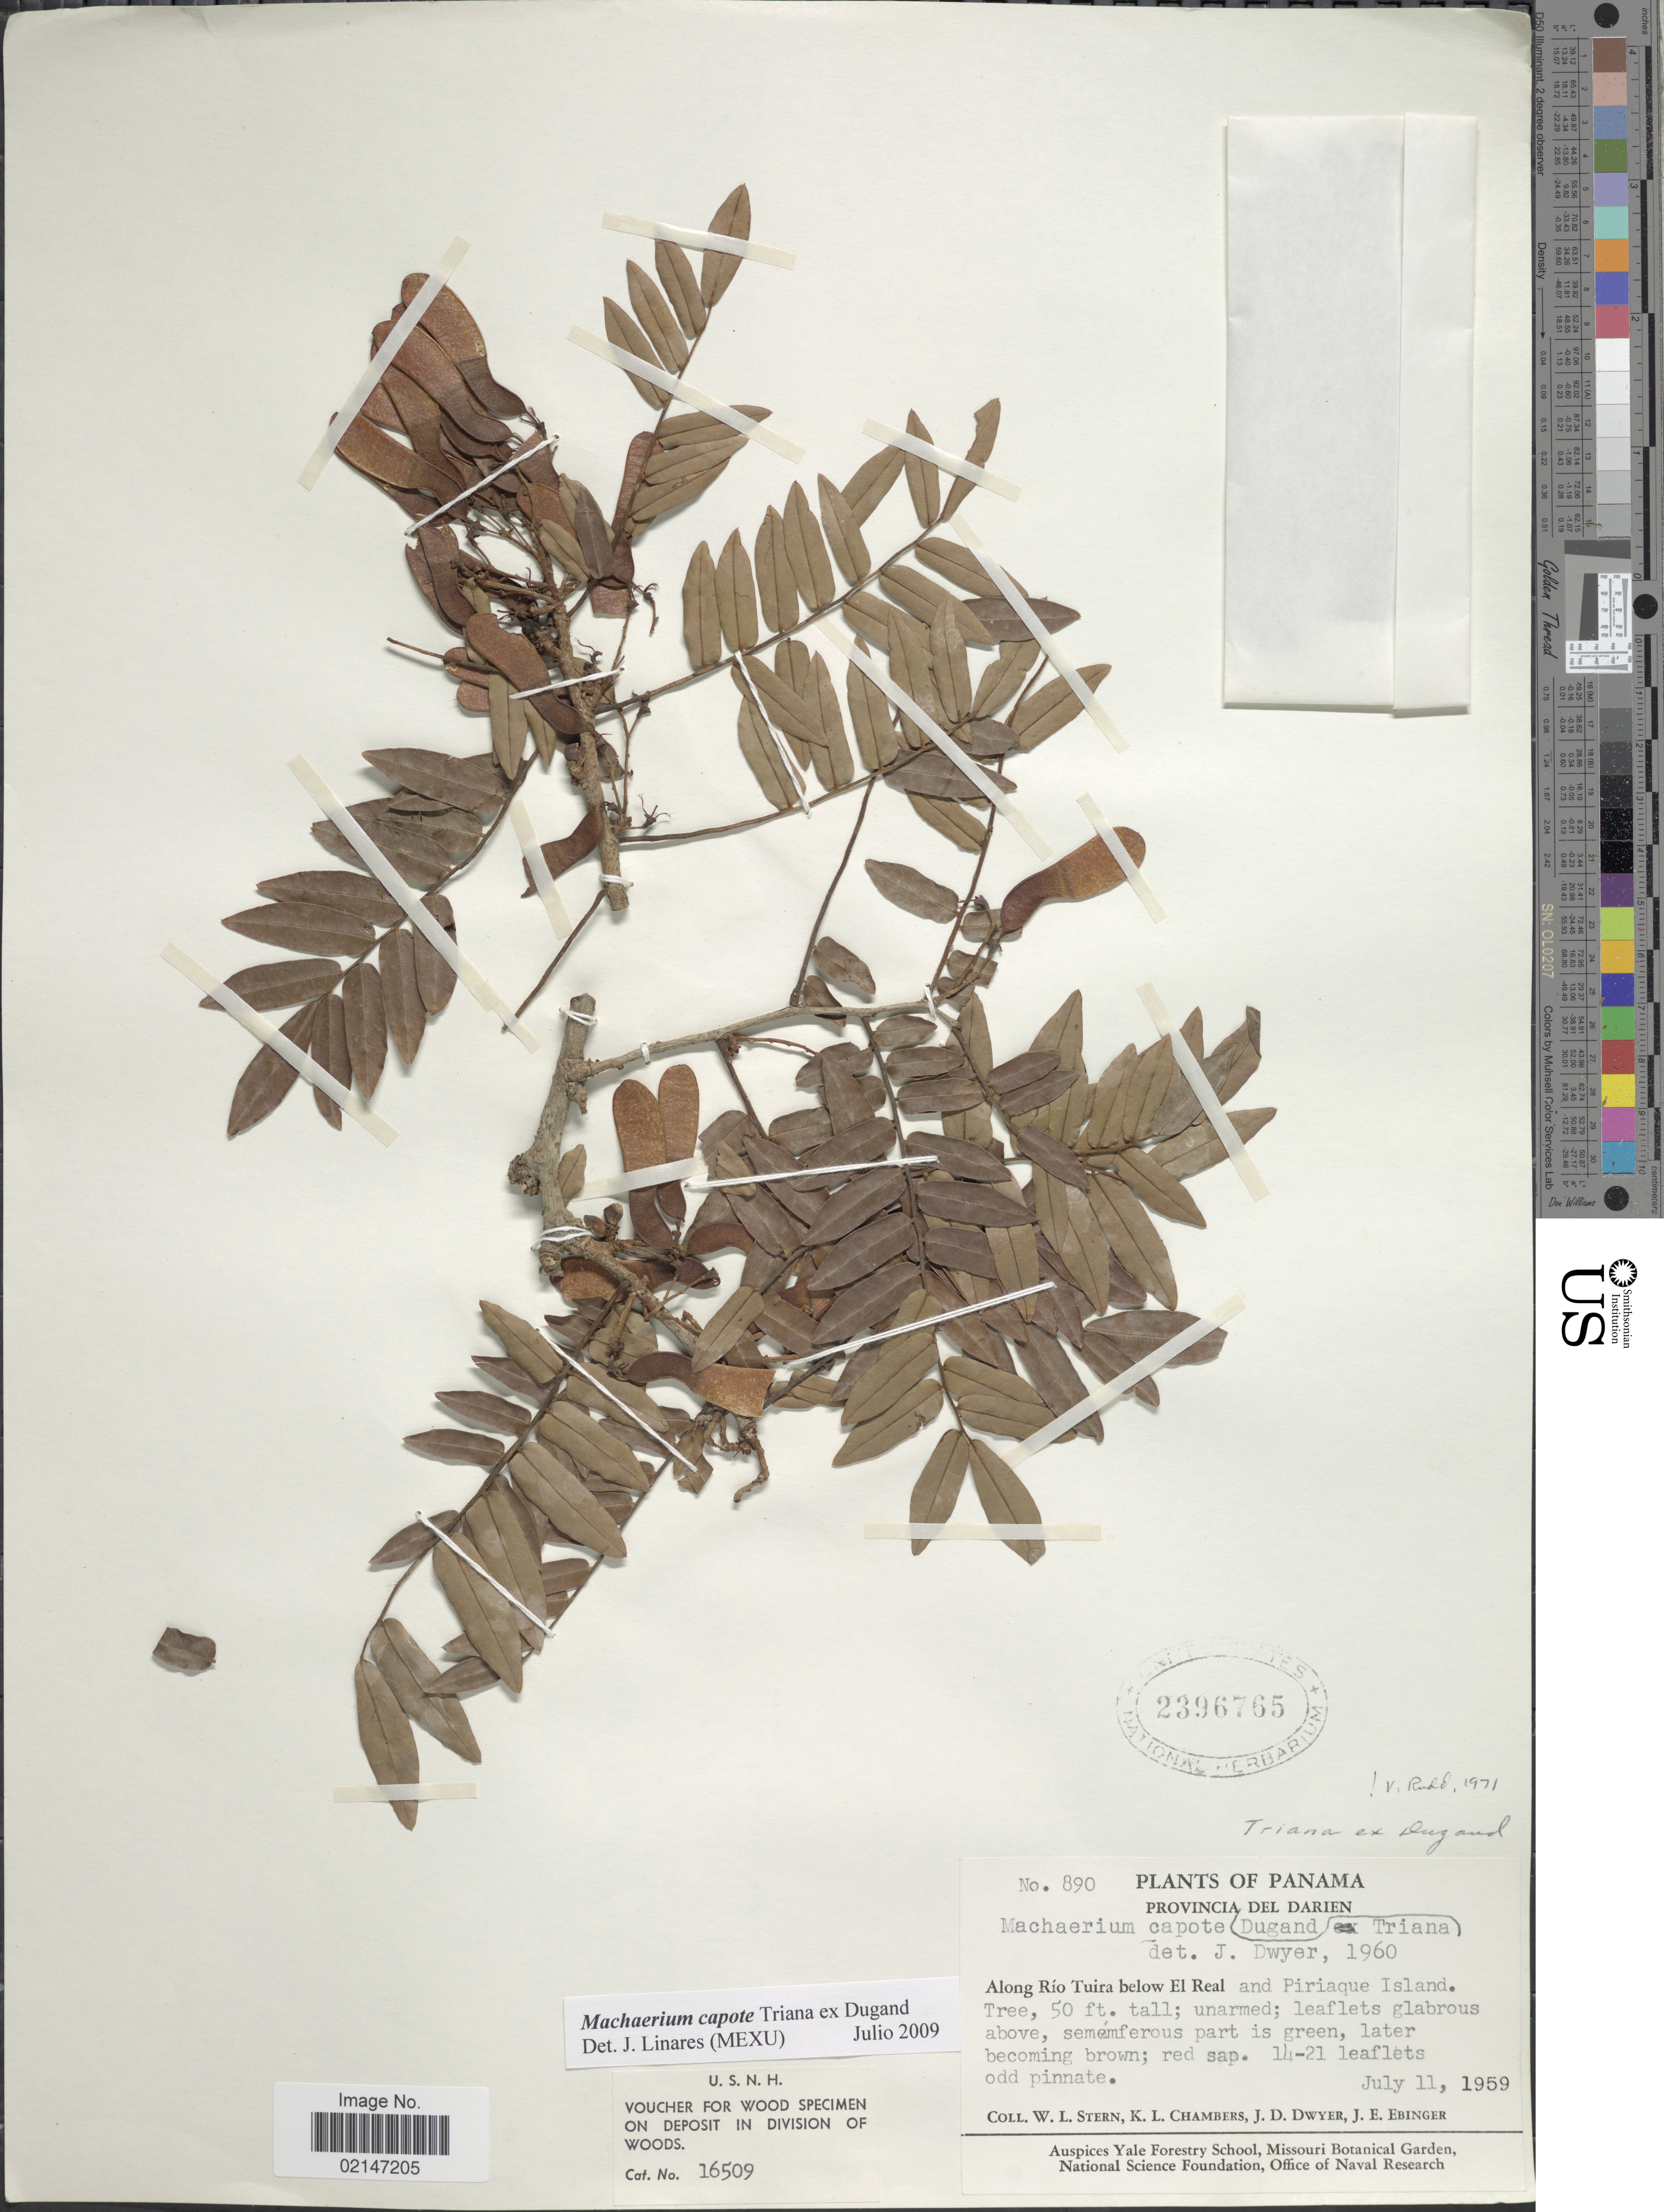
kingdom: Plantae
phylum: Tracheophyta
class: Magnoliopsida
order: Fabales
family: Fabaceae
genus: Machaerium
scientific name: Machaerium capote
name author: Triana ex Dugand G.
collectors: W. L. Stern, K. Chambers, J. D. Dwyer & J. Ebinger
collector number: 890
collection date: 1959-07-11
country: Panama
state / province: Darién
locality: Along Río Tuira below El Real and Piriaque Island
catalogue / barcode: US 2396765